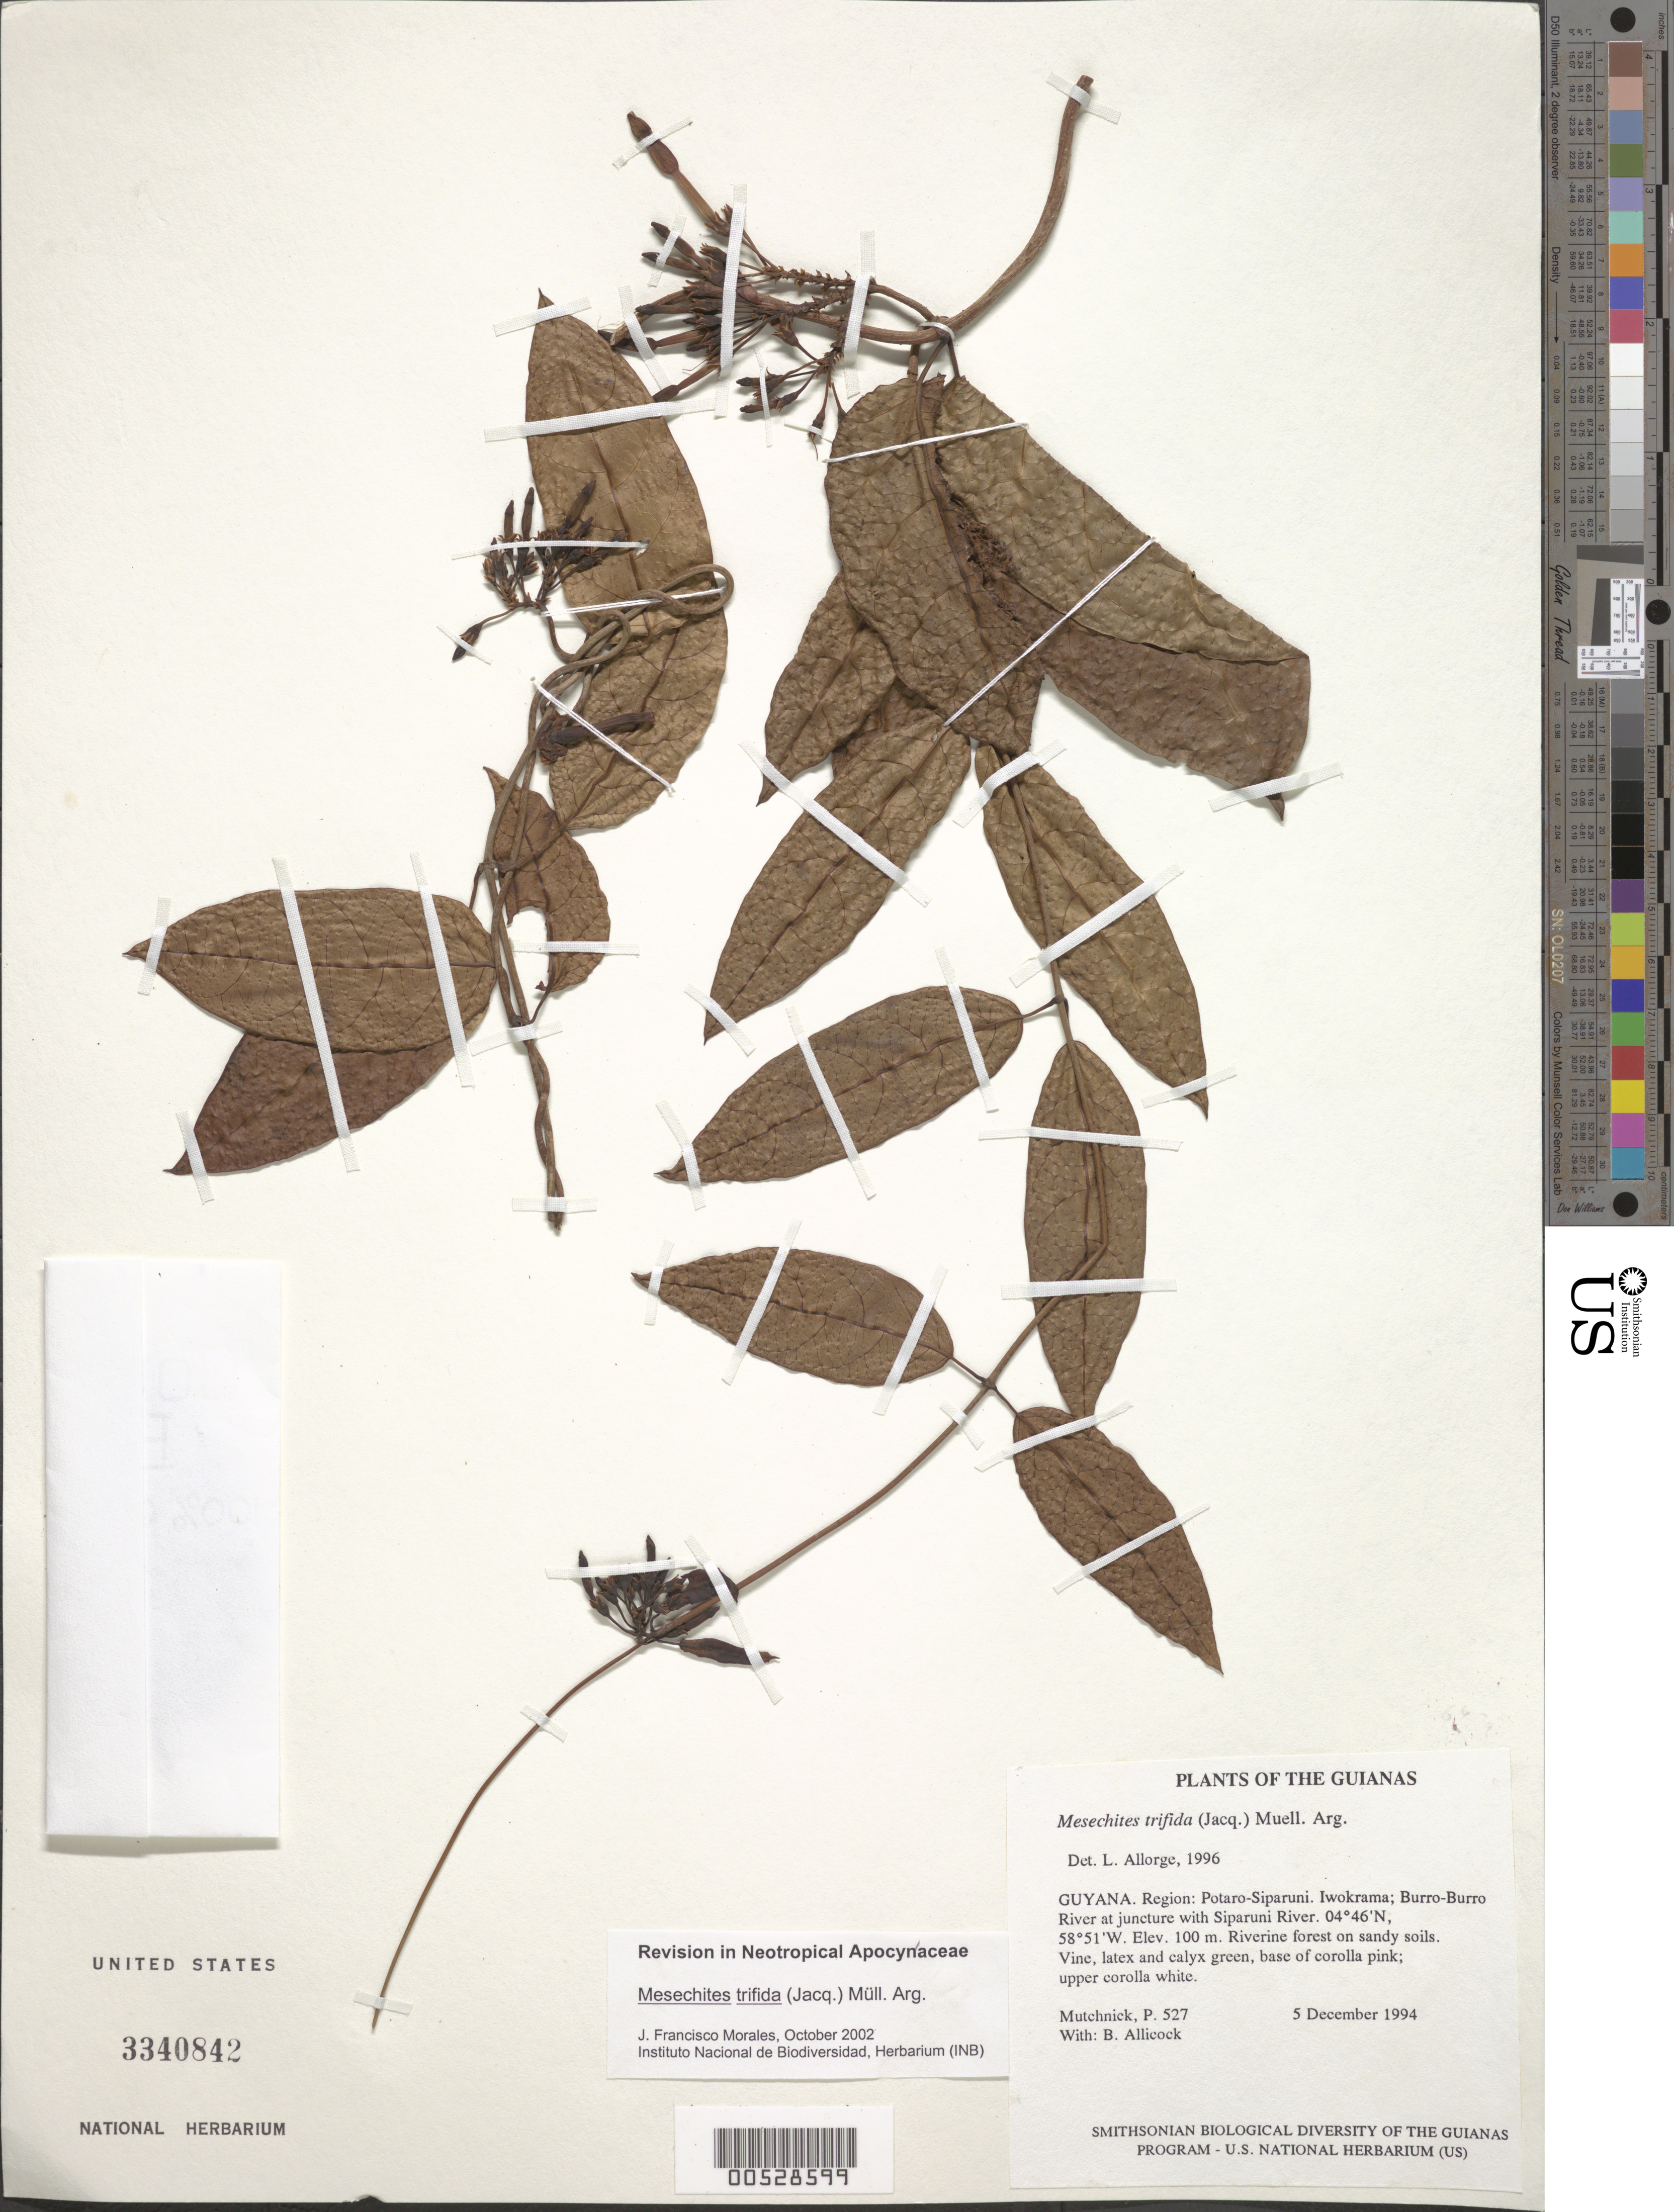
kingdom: Plantae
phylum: Tracheophyta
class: Magnoliopsida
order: Gentianales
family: Apocynaceae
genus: Mesechites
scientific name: Mesechites trifidus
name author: (Jacq.) Müll. Arg.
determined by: Morales, J. F.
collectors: P. Mutchnick & B. Allicock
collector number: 527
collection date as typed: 5 December 1994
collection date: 1994-12-05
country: Guyana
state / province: Potaro-Siparuni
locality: Iwokrama; Burro-Burro River at juncture with Siparuni River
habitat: Riverine forest on sandy soils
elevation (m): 100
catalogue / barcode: US 3340842